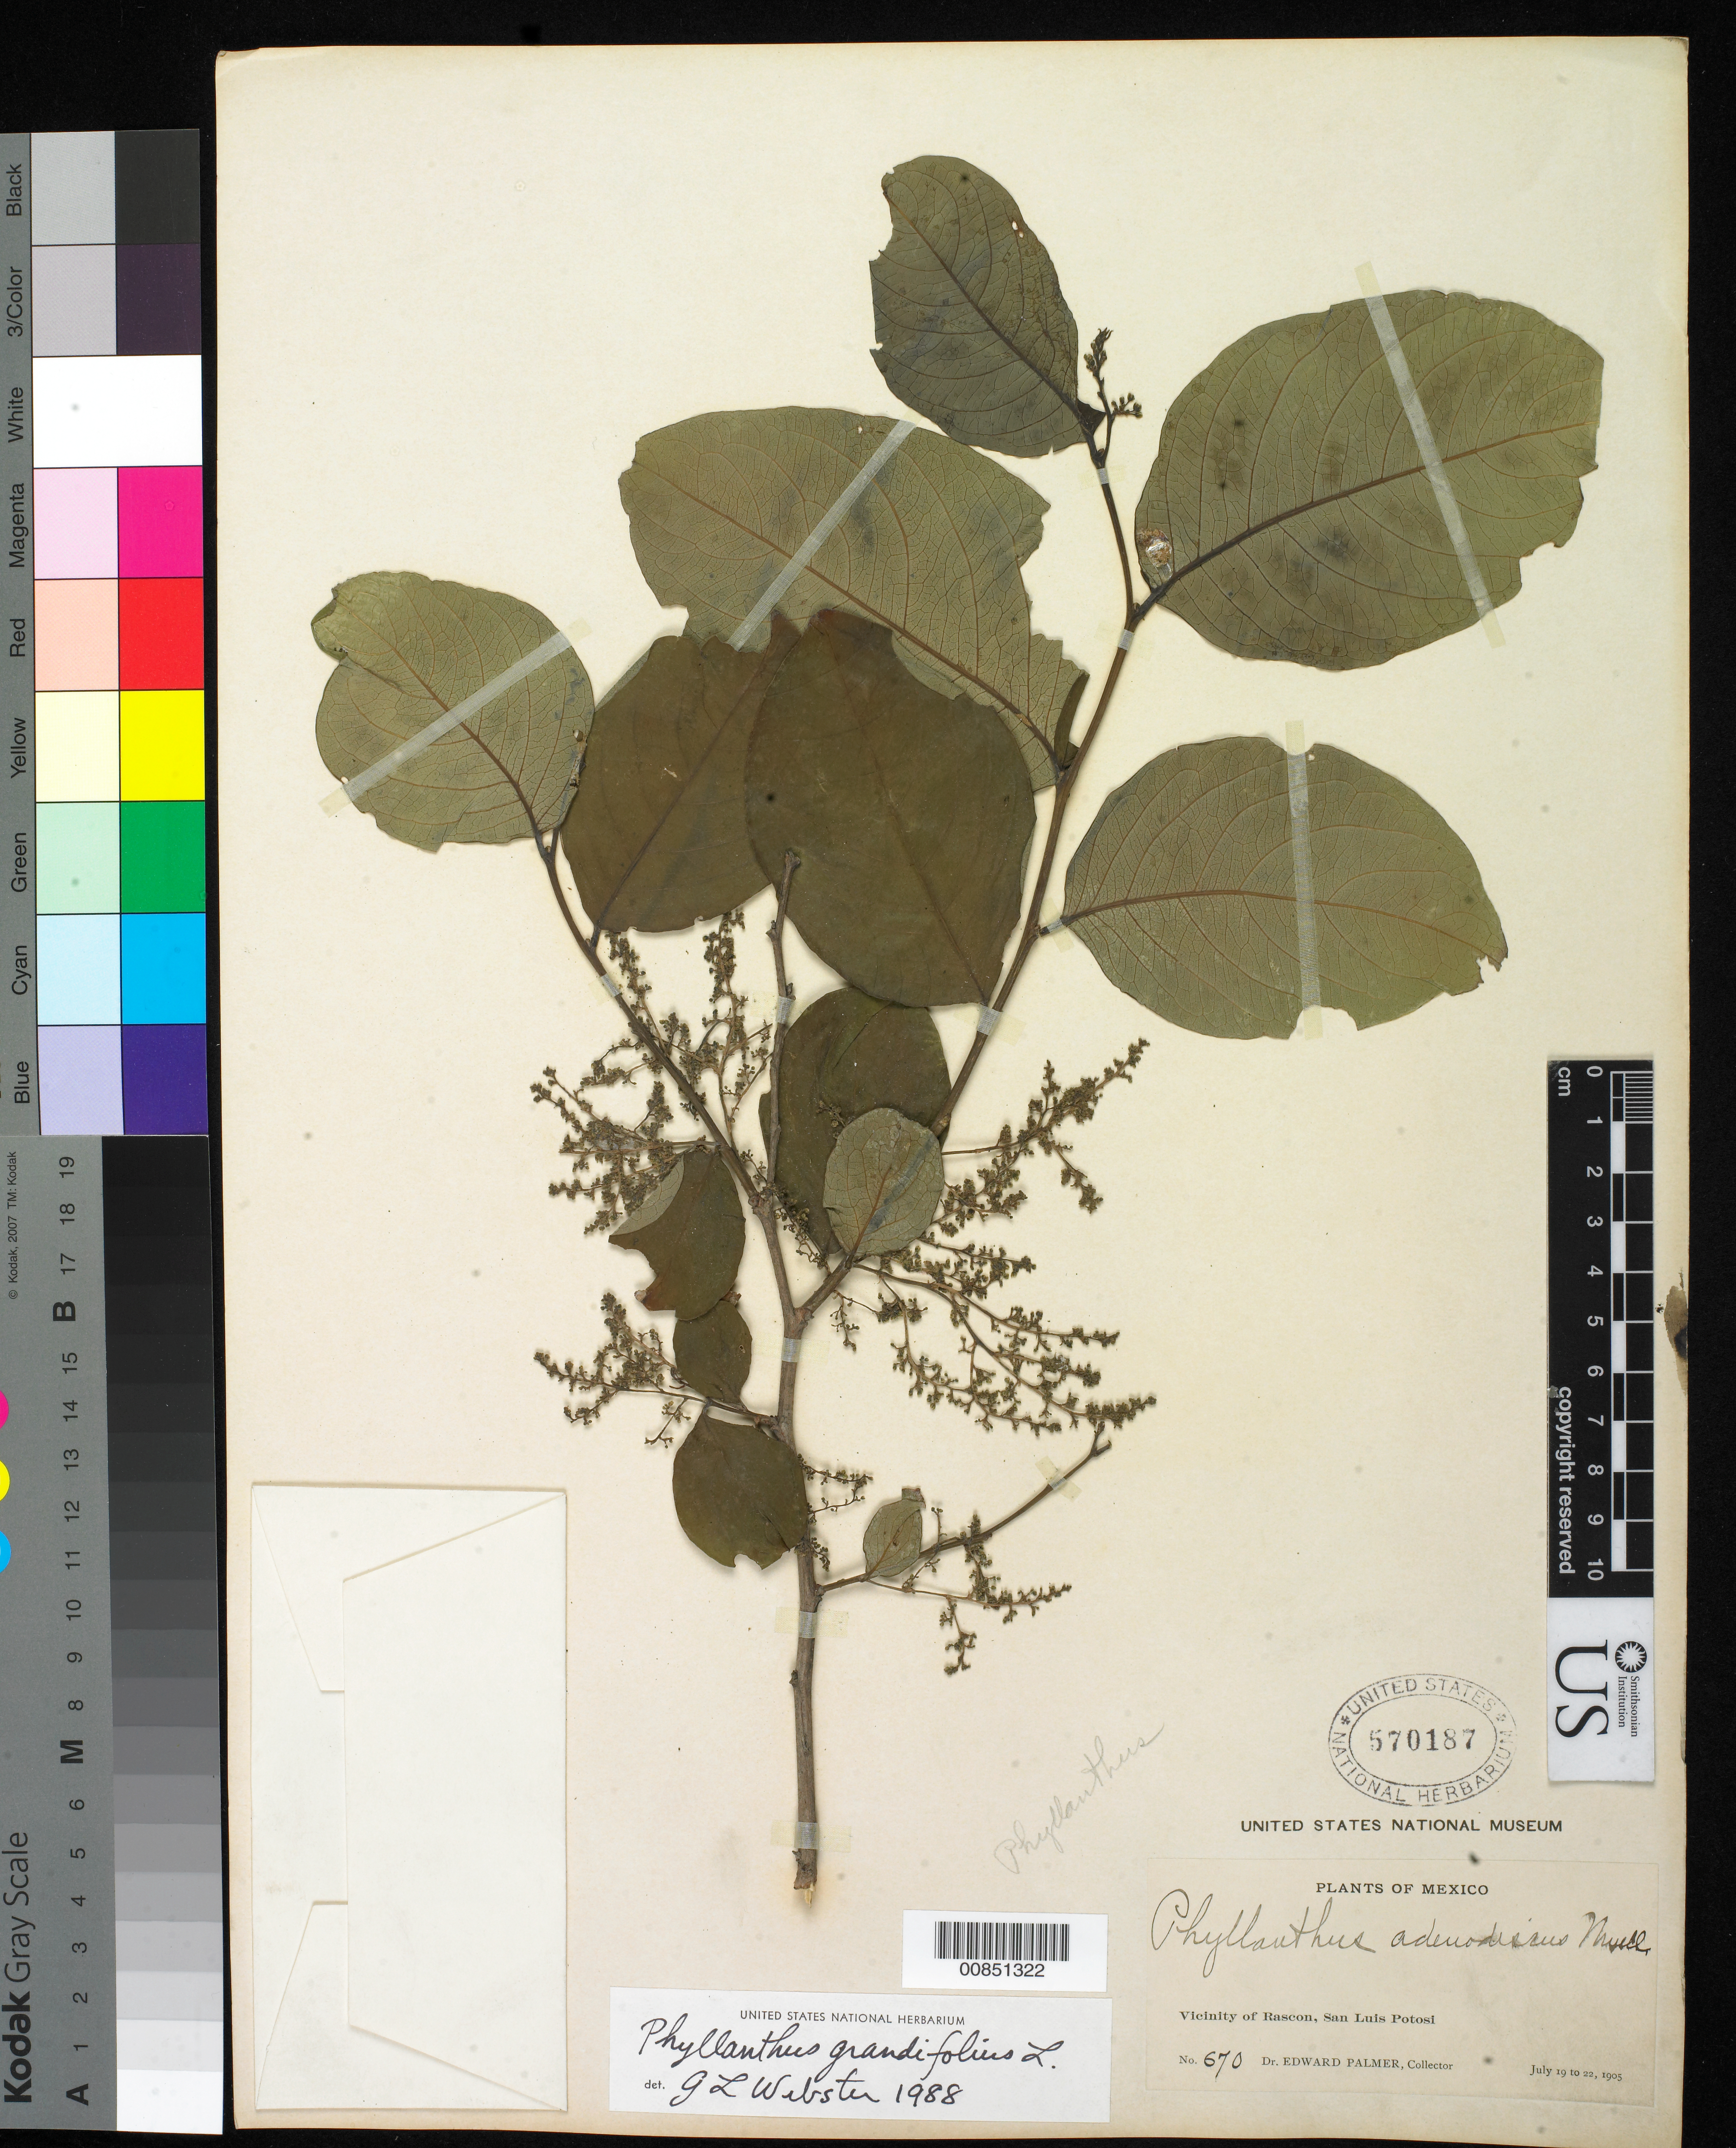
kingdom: Plantae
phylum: Tracheophyta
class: Magnoliopsida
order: Malpighiales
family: Phyllanthaceae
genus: Phyllanthus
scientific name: Phyllanthus grandifolius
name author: L.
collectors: E. Palmer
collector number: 670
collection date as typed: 19 Jul 1905 to 22 Jul 1905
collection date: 1905-07-19/1905-07-22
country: Mexico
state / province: San Luis Potosí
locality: Vicinity of Rascón, San Luis Potosí.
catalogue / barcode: US 570187